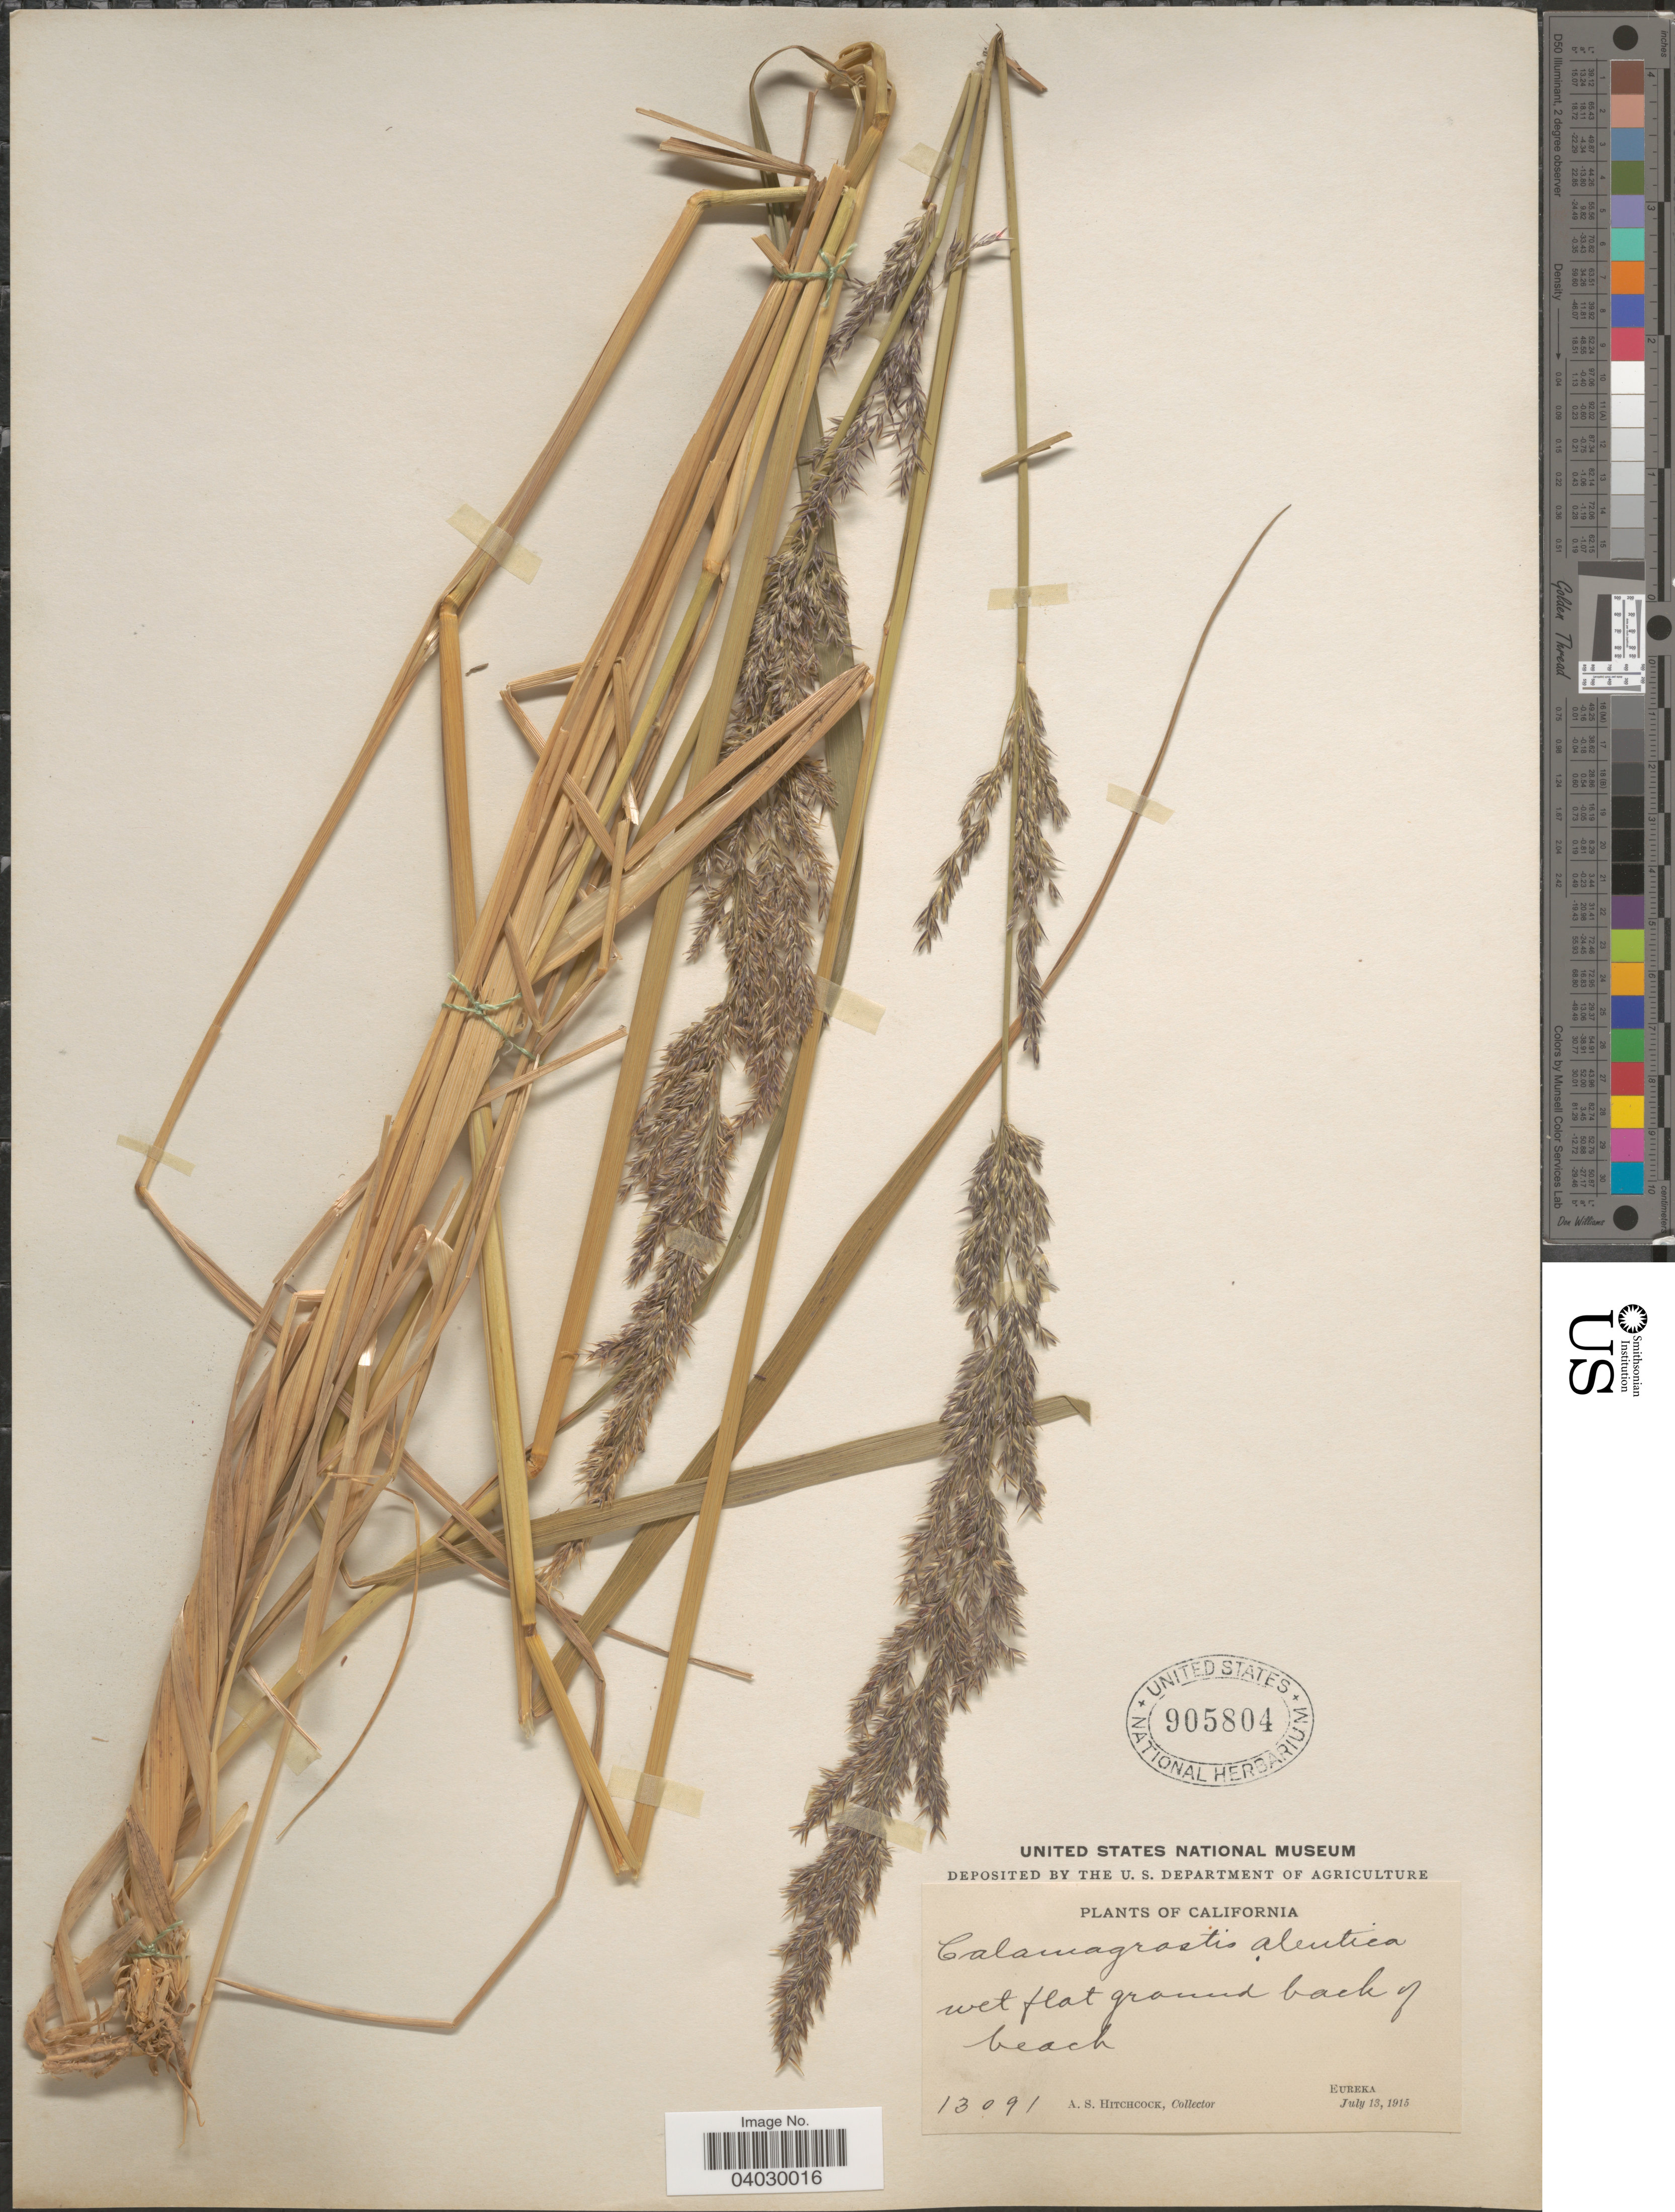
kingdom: Plantae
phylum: Tracheophyta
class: Liliopsida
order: Poales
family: Poaceae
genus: Calamagrostis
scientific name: Calamagrostis nutkaensis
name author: (J. Presl) Steud.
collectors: A. S. Hitchcock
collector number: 13091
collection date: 1915-07-13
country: United States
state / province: California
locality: Eureka.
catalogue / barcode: US 905804